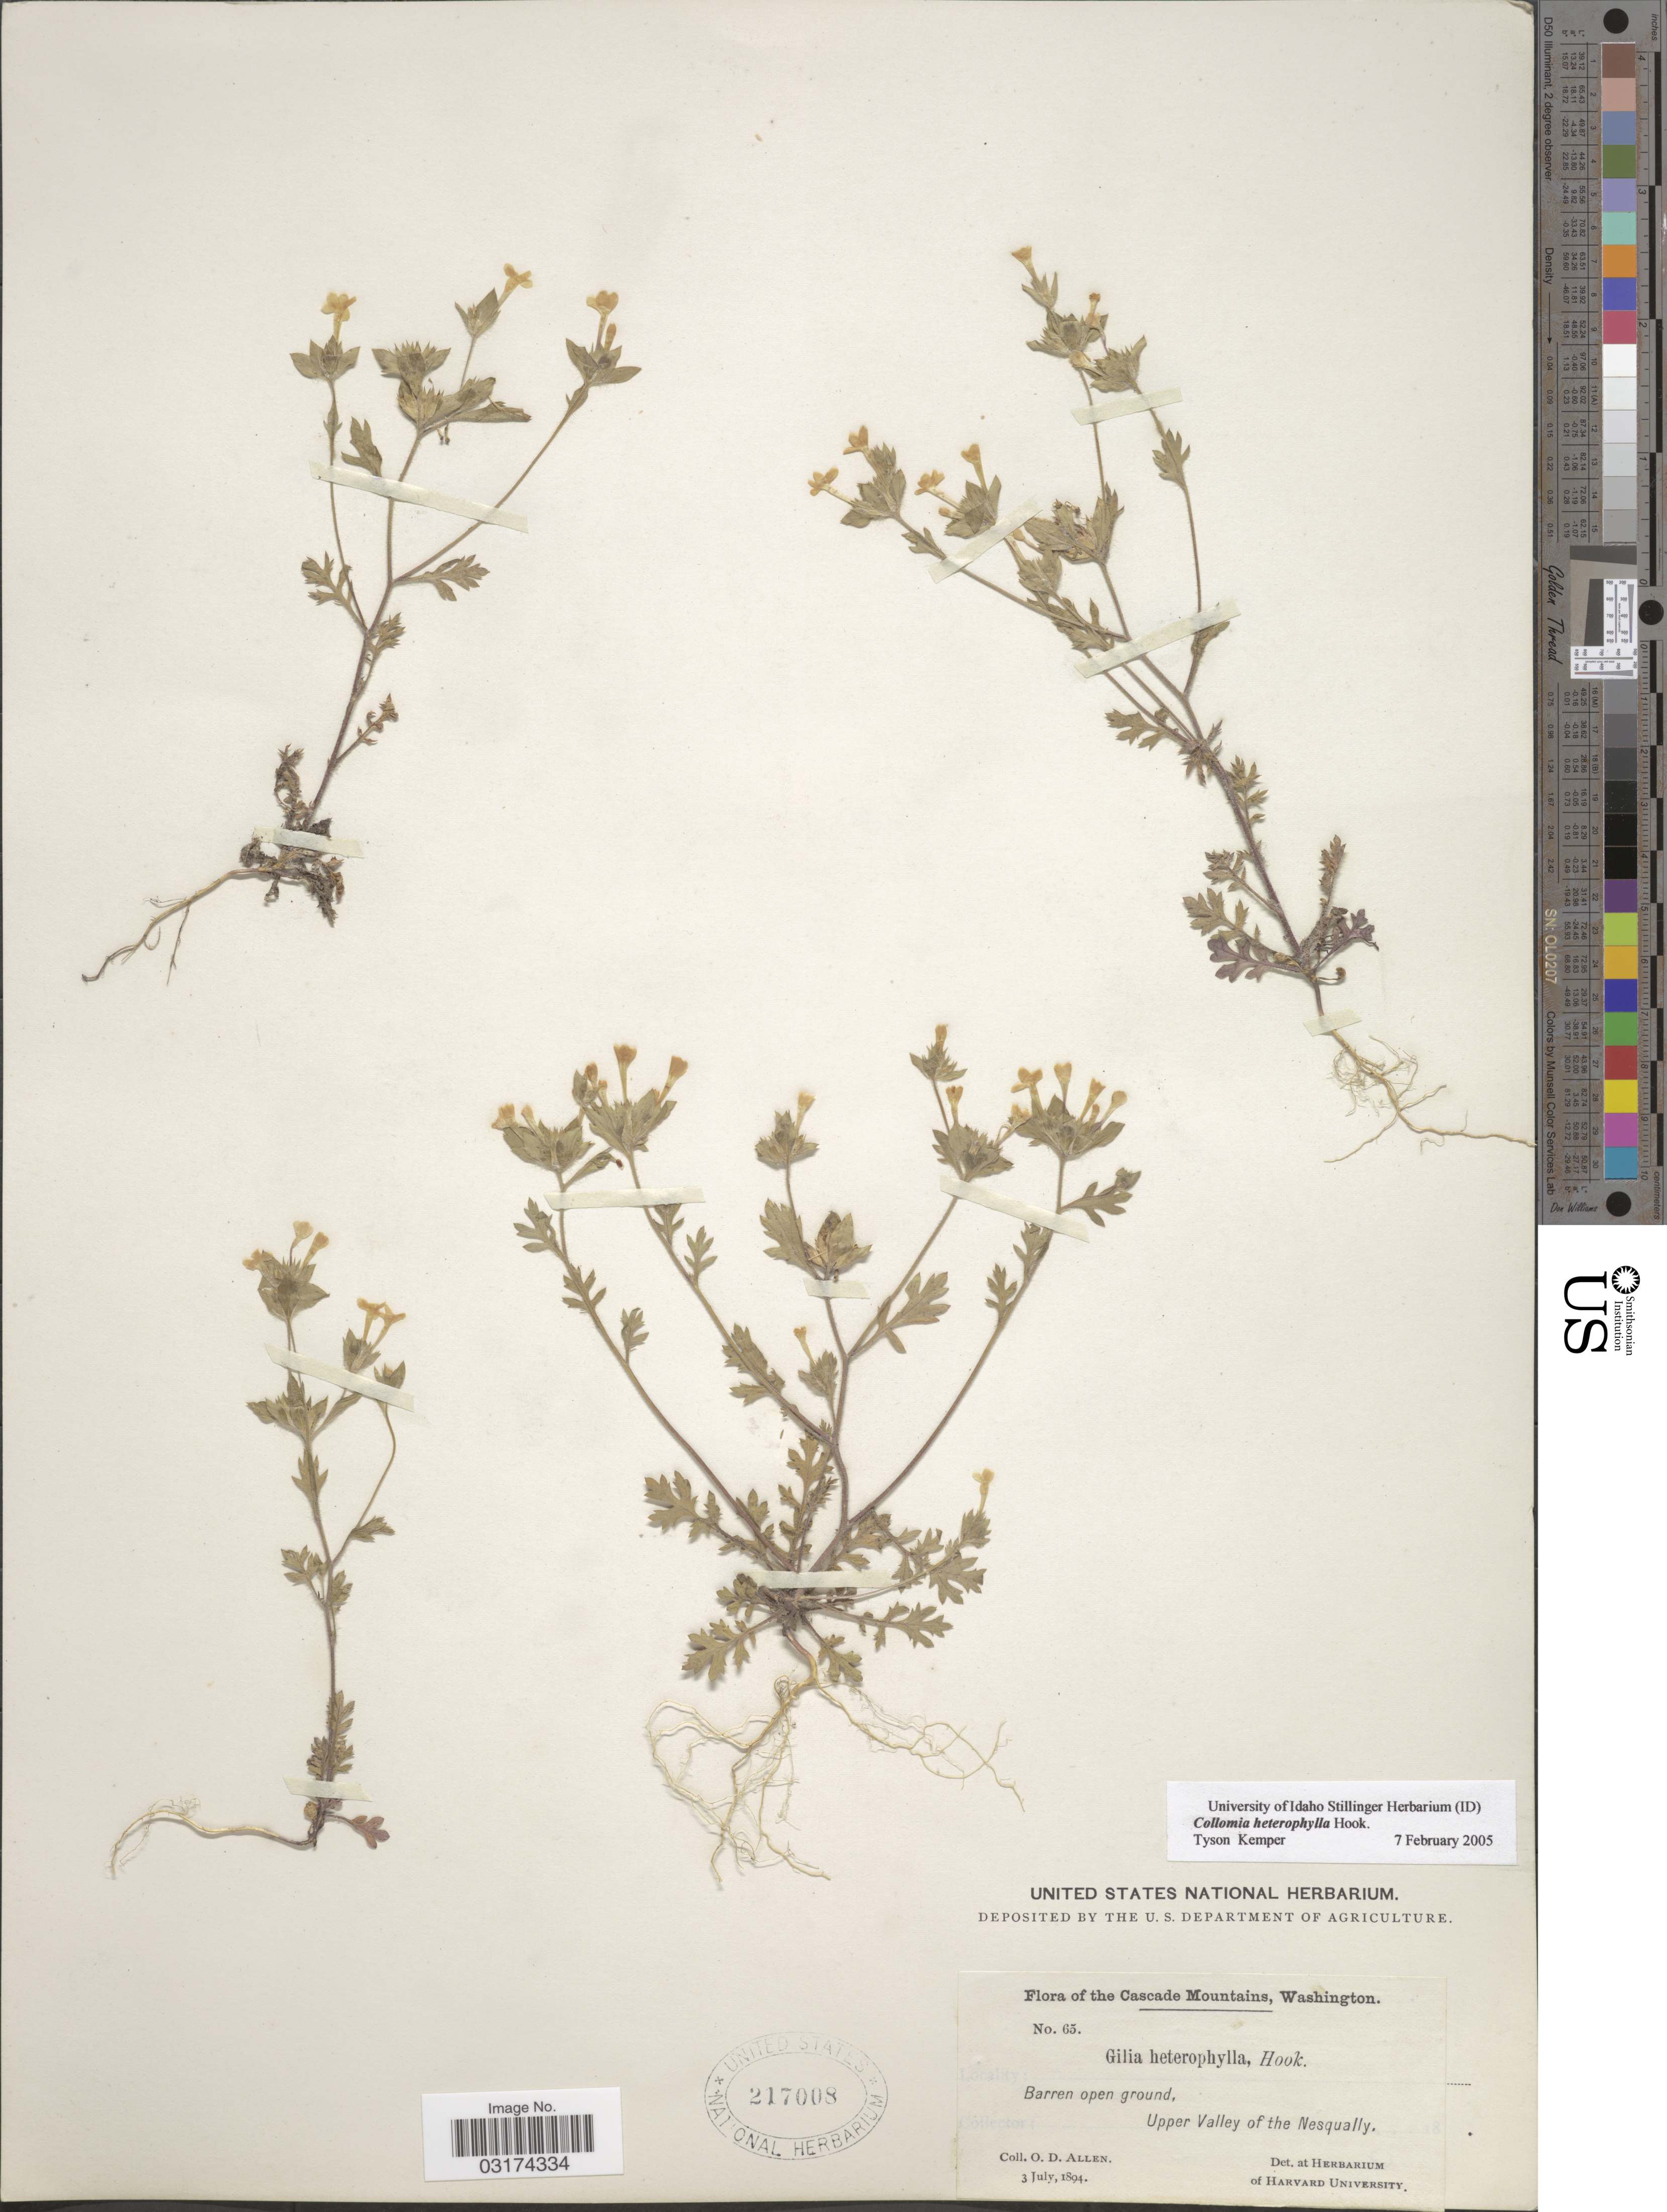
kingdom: Plantae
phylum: Tracheophyta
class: Magnoliopsida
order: Ericales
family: Polemoniaceae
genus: Collomia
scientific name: Collomia heterophylla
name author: Hook.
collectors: O. D. Allen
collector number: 65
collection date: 1894-07-03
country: United States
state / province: Washington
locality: Cascade Mountains. Upper Valley of the Nesqually.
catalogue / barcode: US 217008